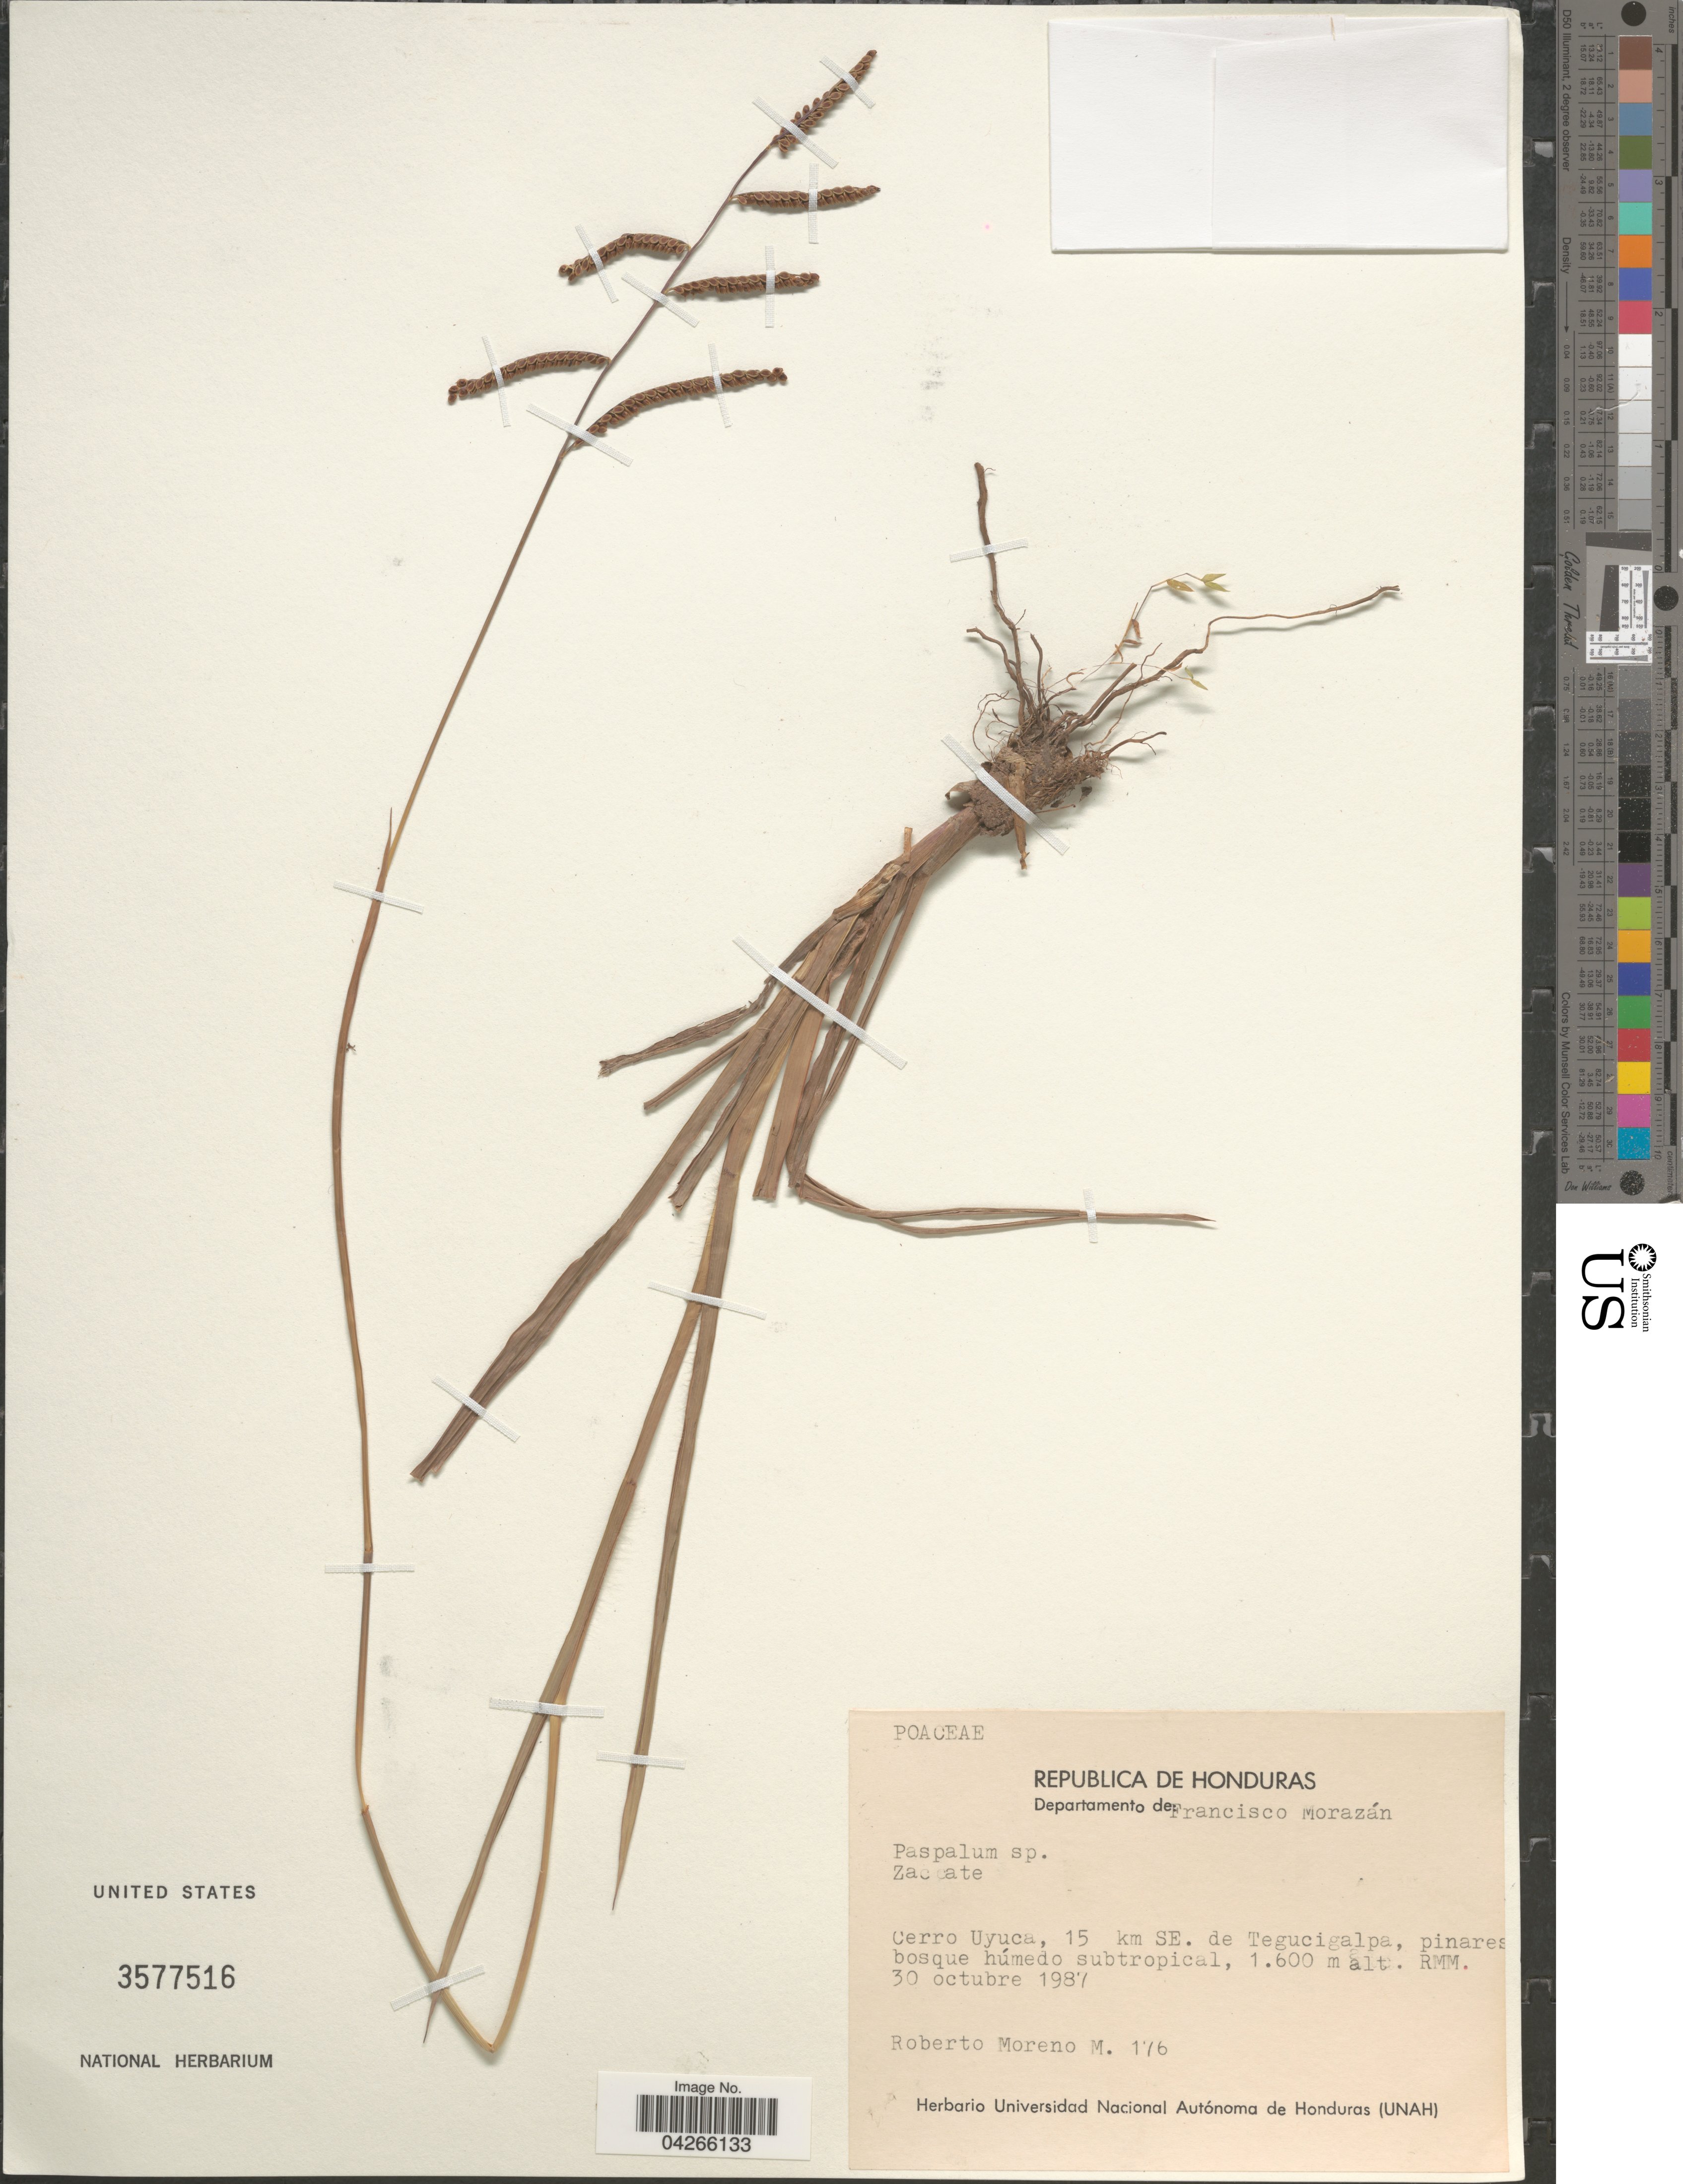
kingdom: Plantae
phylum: Tracheophyta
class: Liliopsida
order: Poales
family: Poaceae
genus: Paspalum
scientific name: Paspalum sp.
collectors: R. Moreno M.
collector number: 176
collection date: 1987-10-30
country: Honduras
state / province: Fco. Morazán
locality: Departamento de Francisco Morazán. Cerro Uyuca, 15 km SE. de Tegucigalpa, pinares bosque húmedo subtropical.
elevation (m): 1600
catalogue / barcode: US 3577516